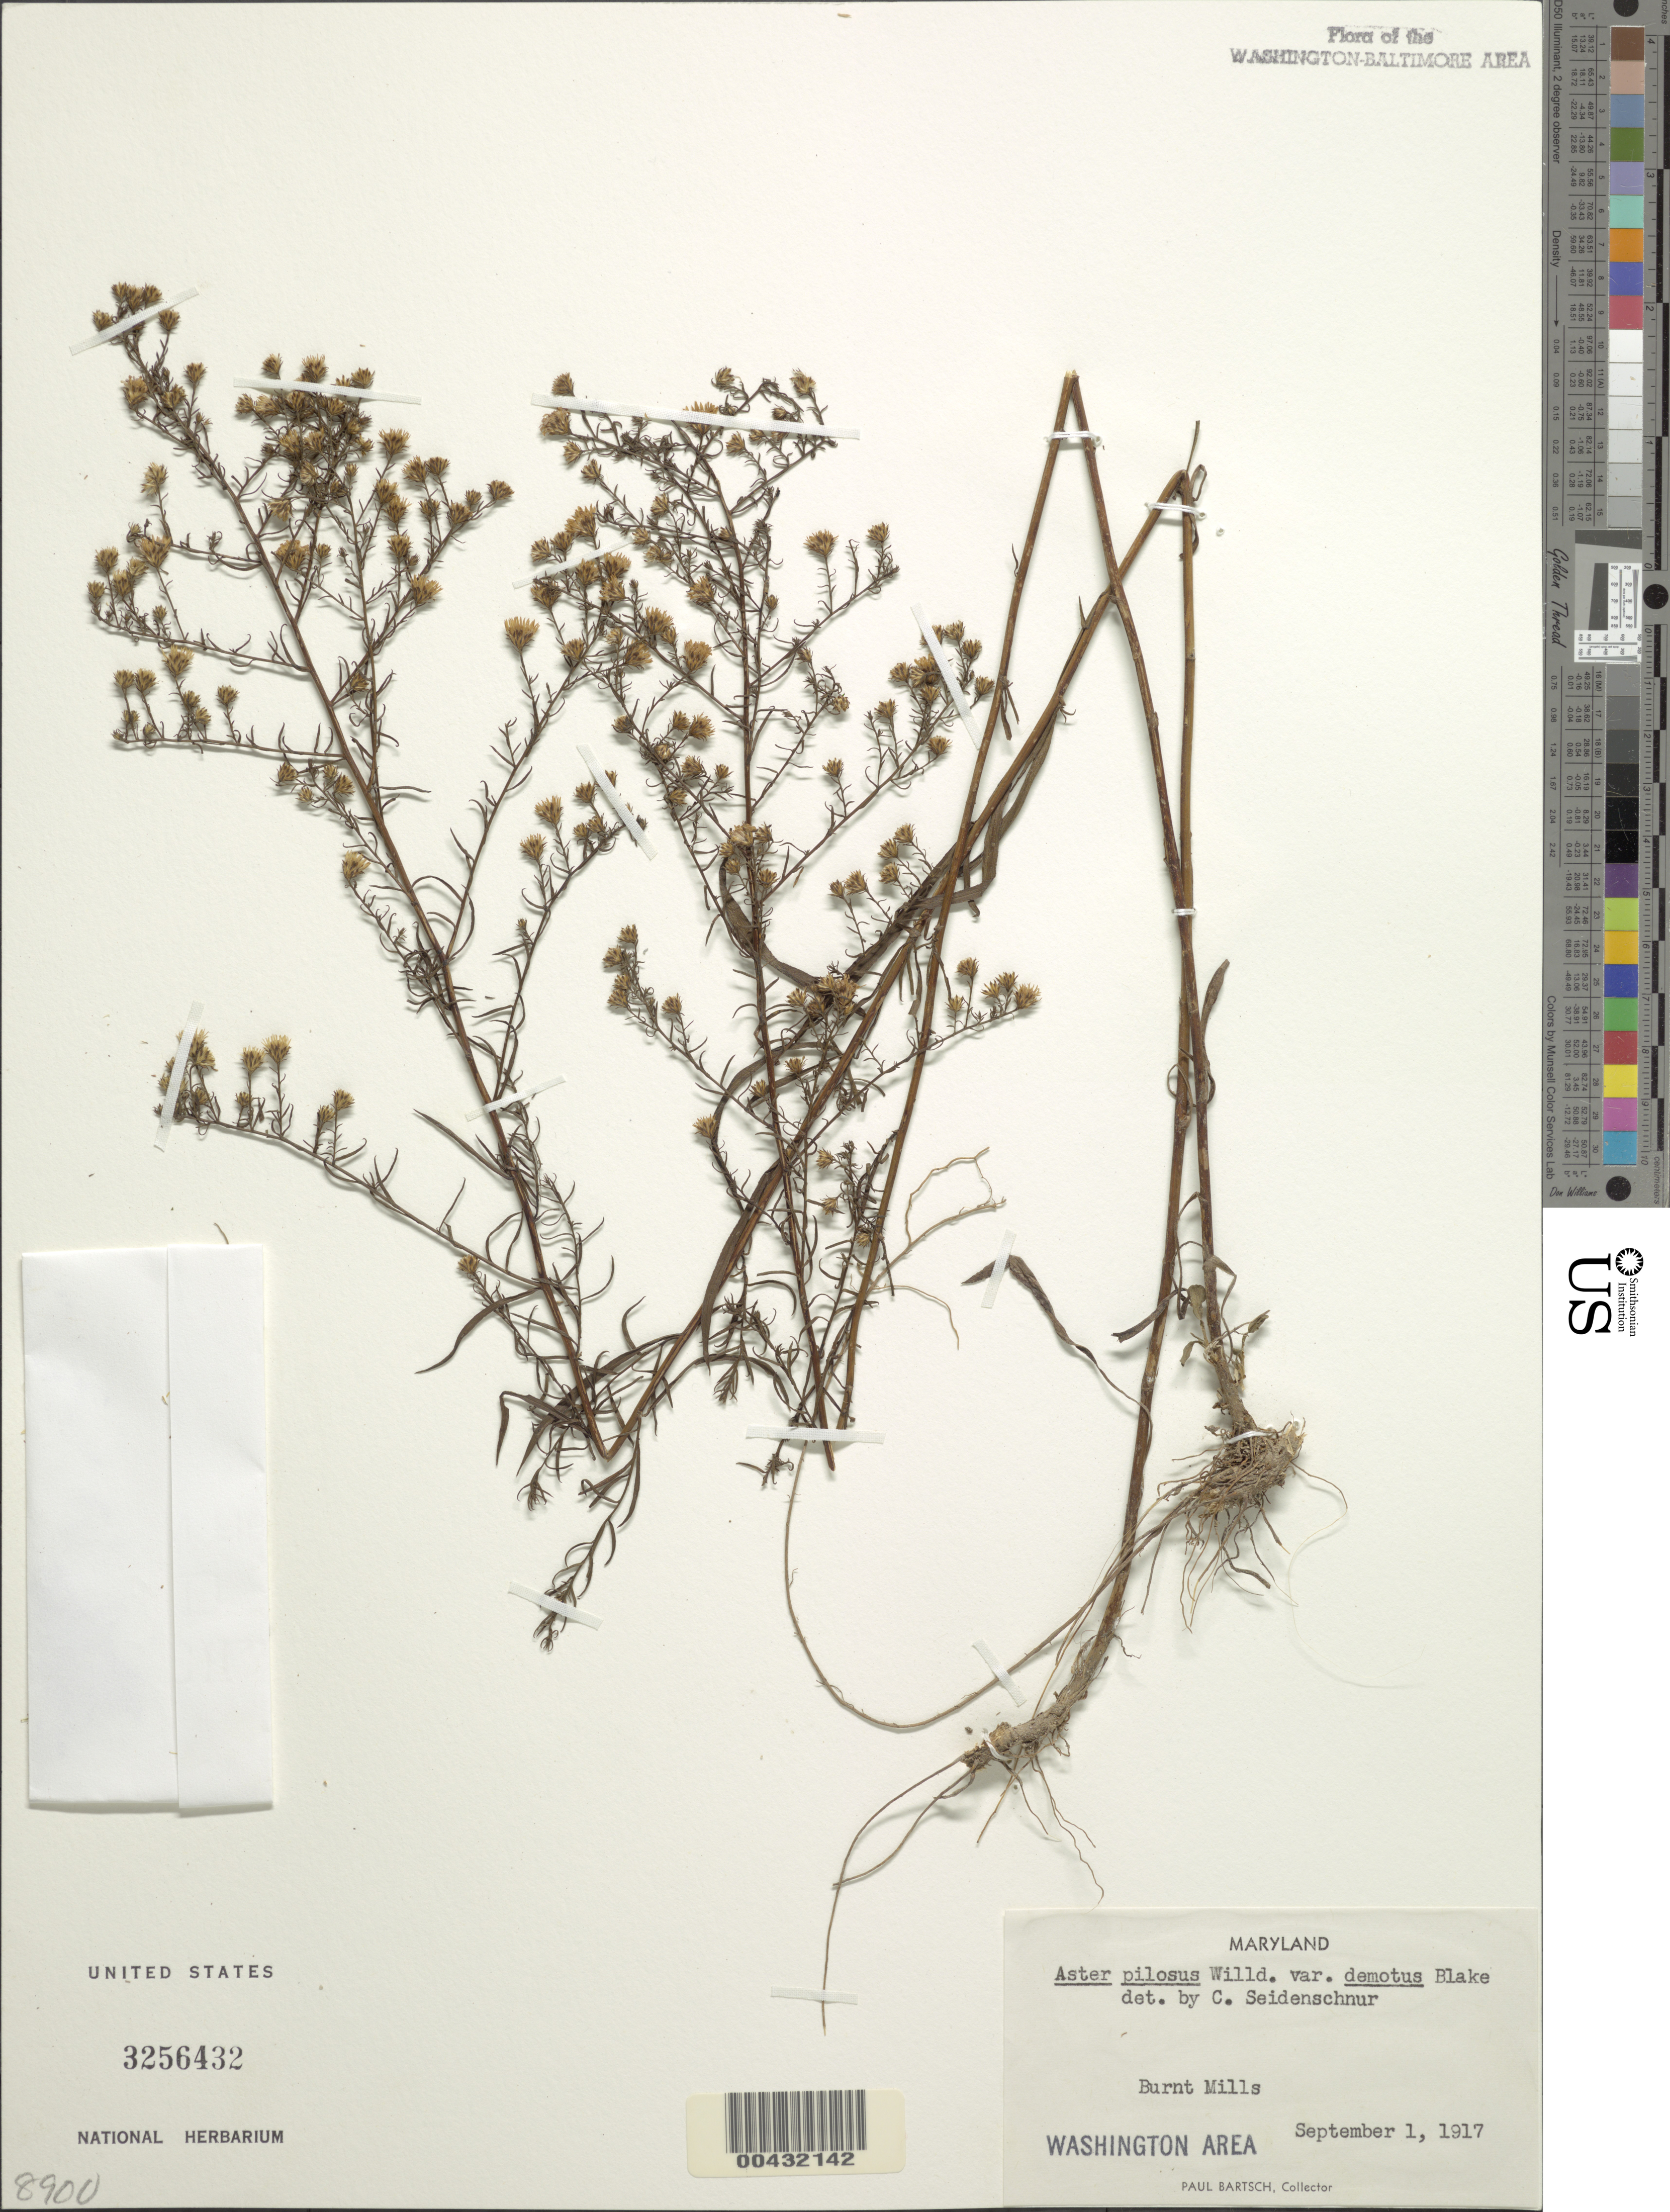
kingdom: Plantae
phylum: Tracheophyta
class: Magnoliopsida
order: Asterales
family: Asteraceae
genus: Symphyotrichum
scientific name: Symphyotrichum pilosum var. pringlei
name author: (A. Gray) G.L. Nesom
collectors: P. Bartsch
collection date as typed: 01 Sep 1917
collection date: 1917-09-01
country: United States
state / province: Maryland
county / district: Montgomery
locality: Burnt Mills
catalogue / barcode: US 3256432